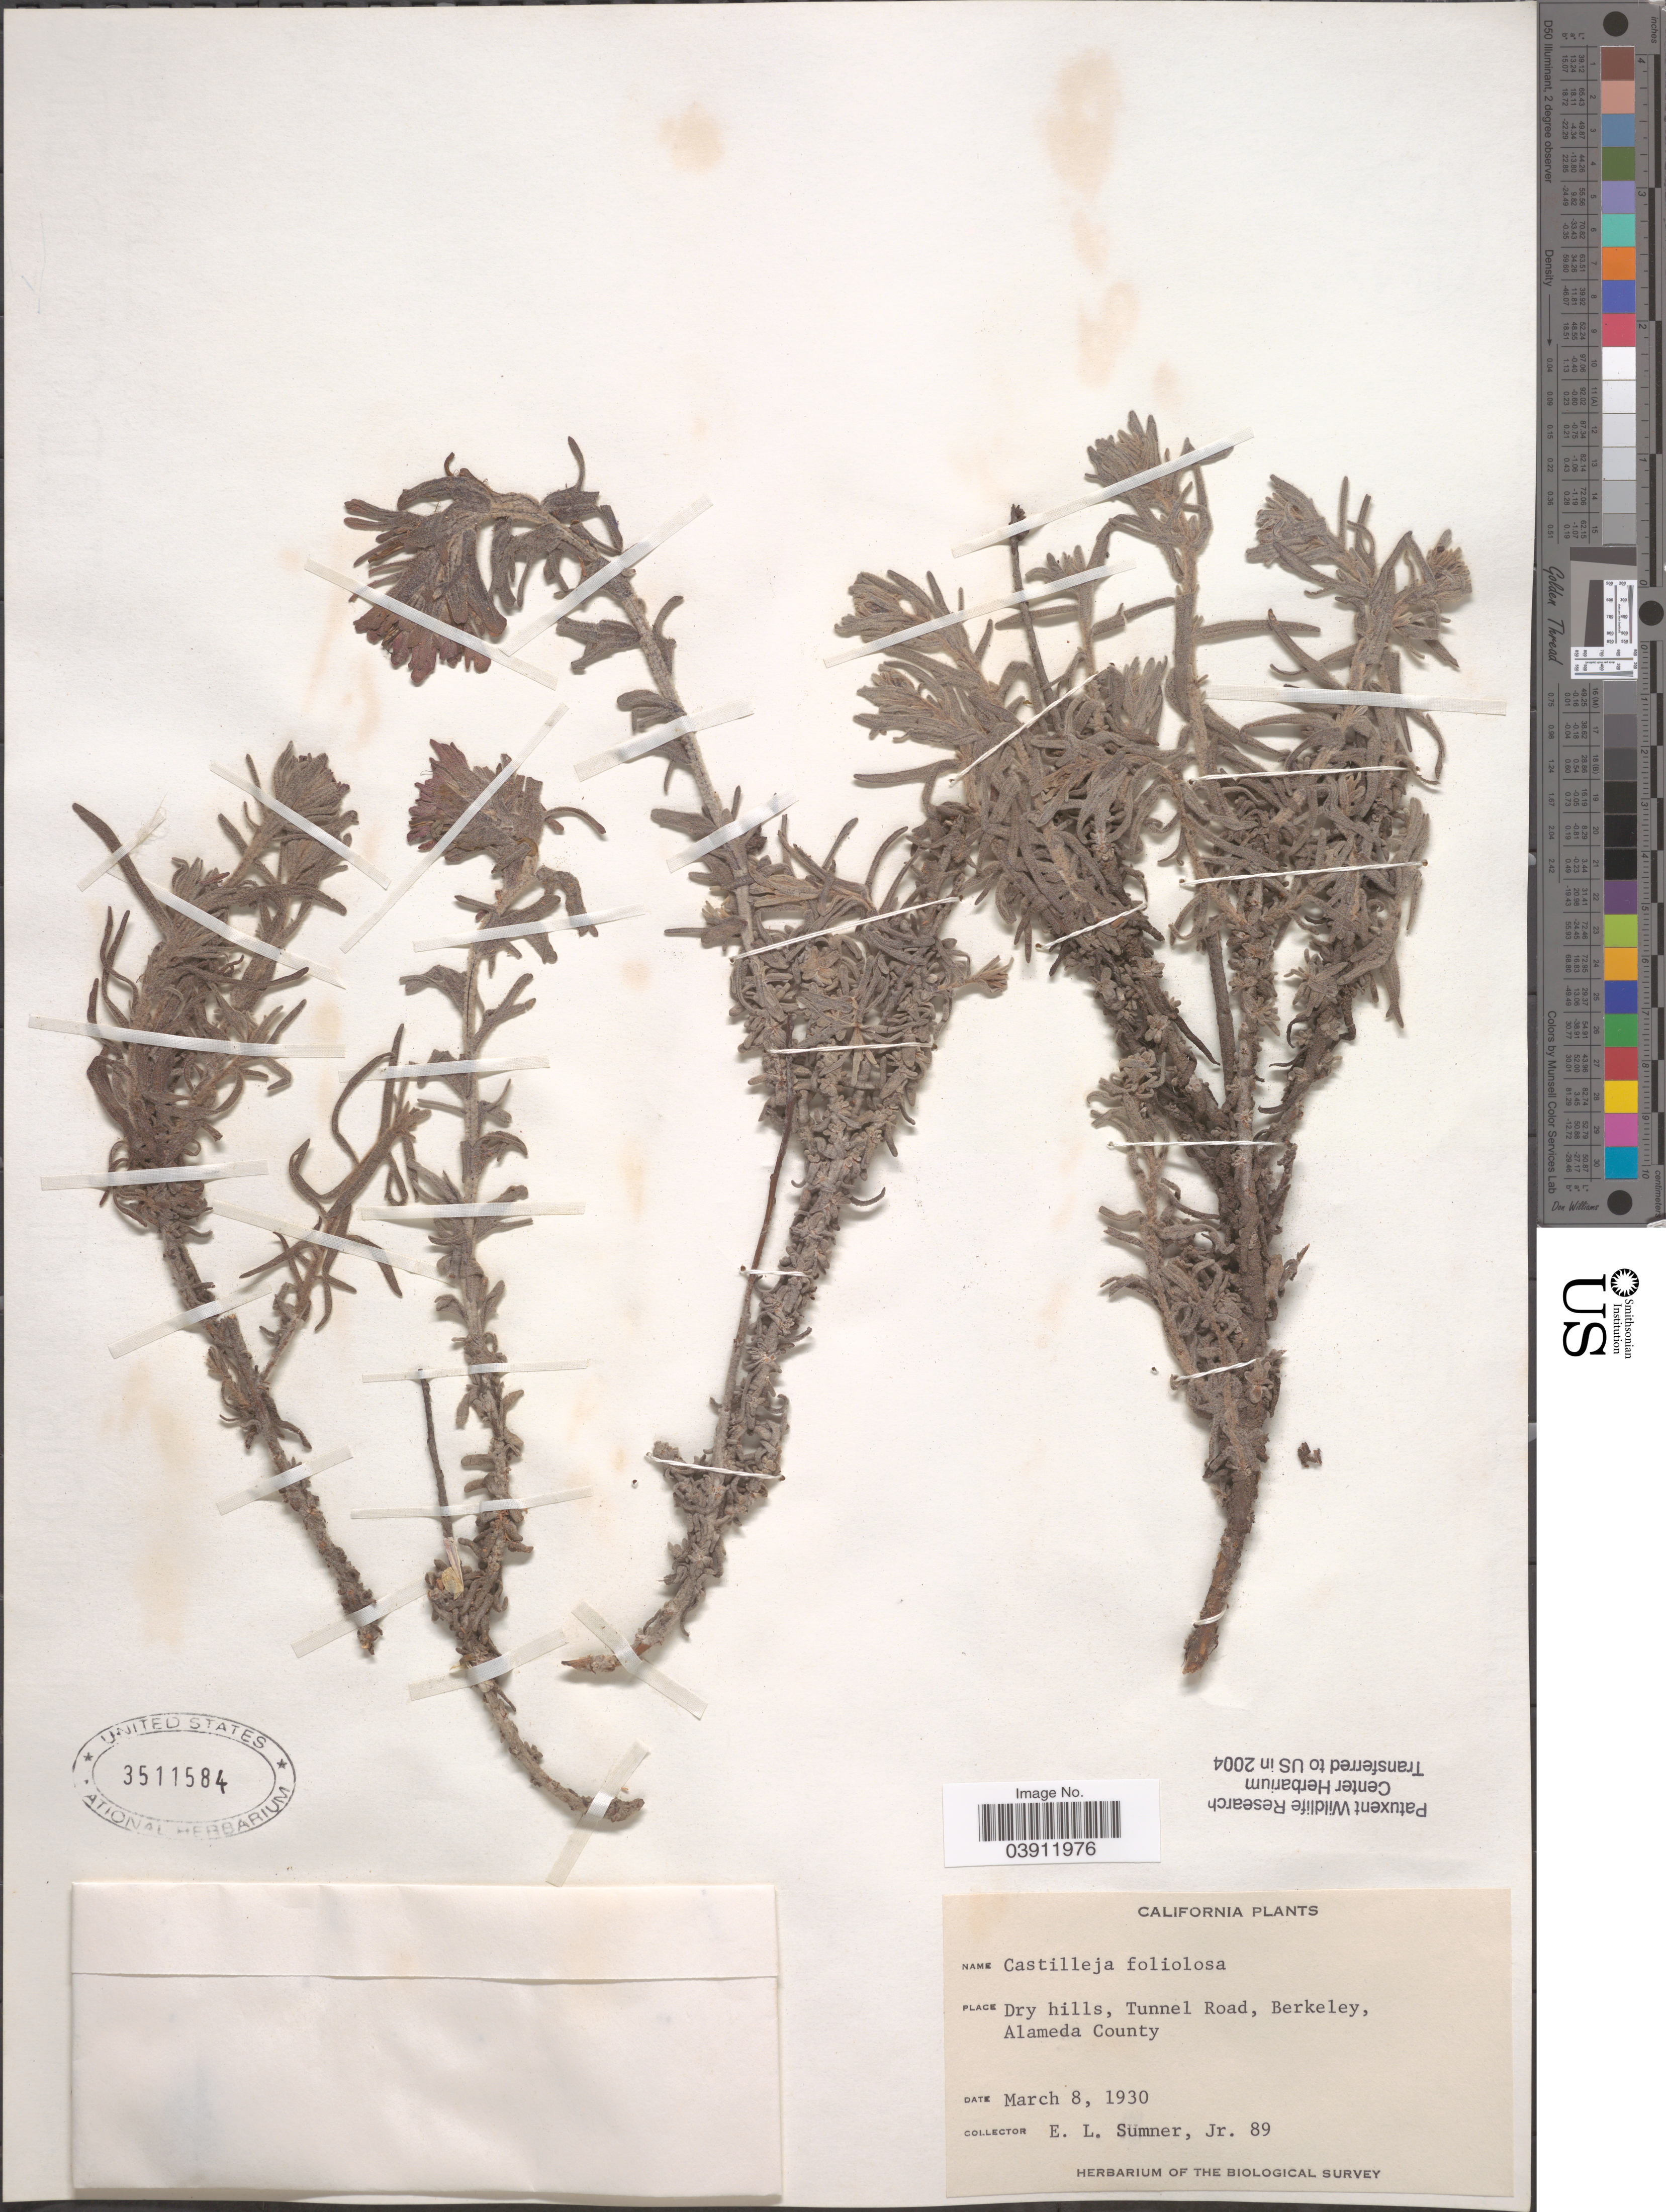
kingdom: Plantae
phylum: Tracheophyta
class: Magnoliopsida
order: Lamiales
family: Orobanchaceae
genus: Castilleja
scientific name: Castilleja foliolosa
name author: Hook. f.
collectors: E. Sumner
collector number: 89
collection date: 1930-03-08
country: United States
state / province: California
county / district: Alameda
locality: Dry hills, Tunnel Road, Berkeley, Alameda County.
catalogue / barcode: US 3511584